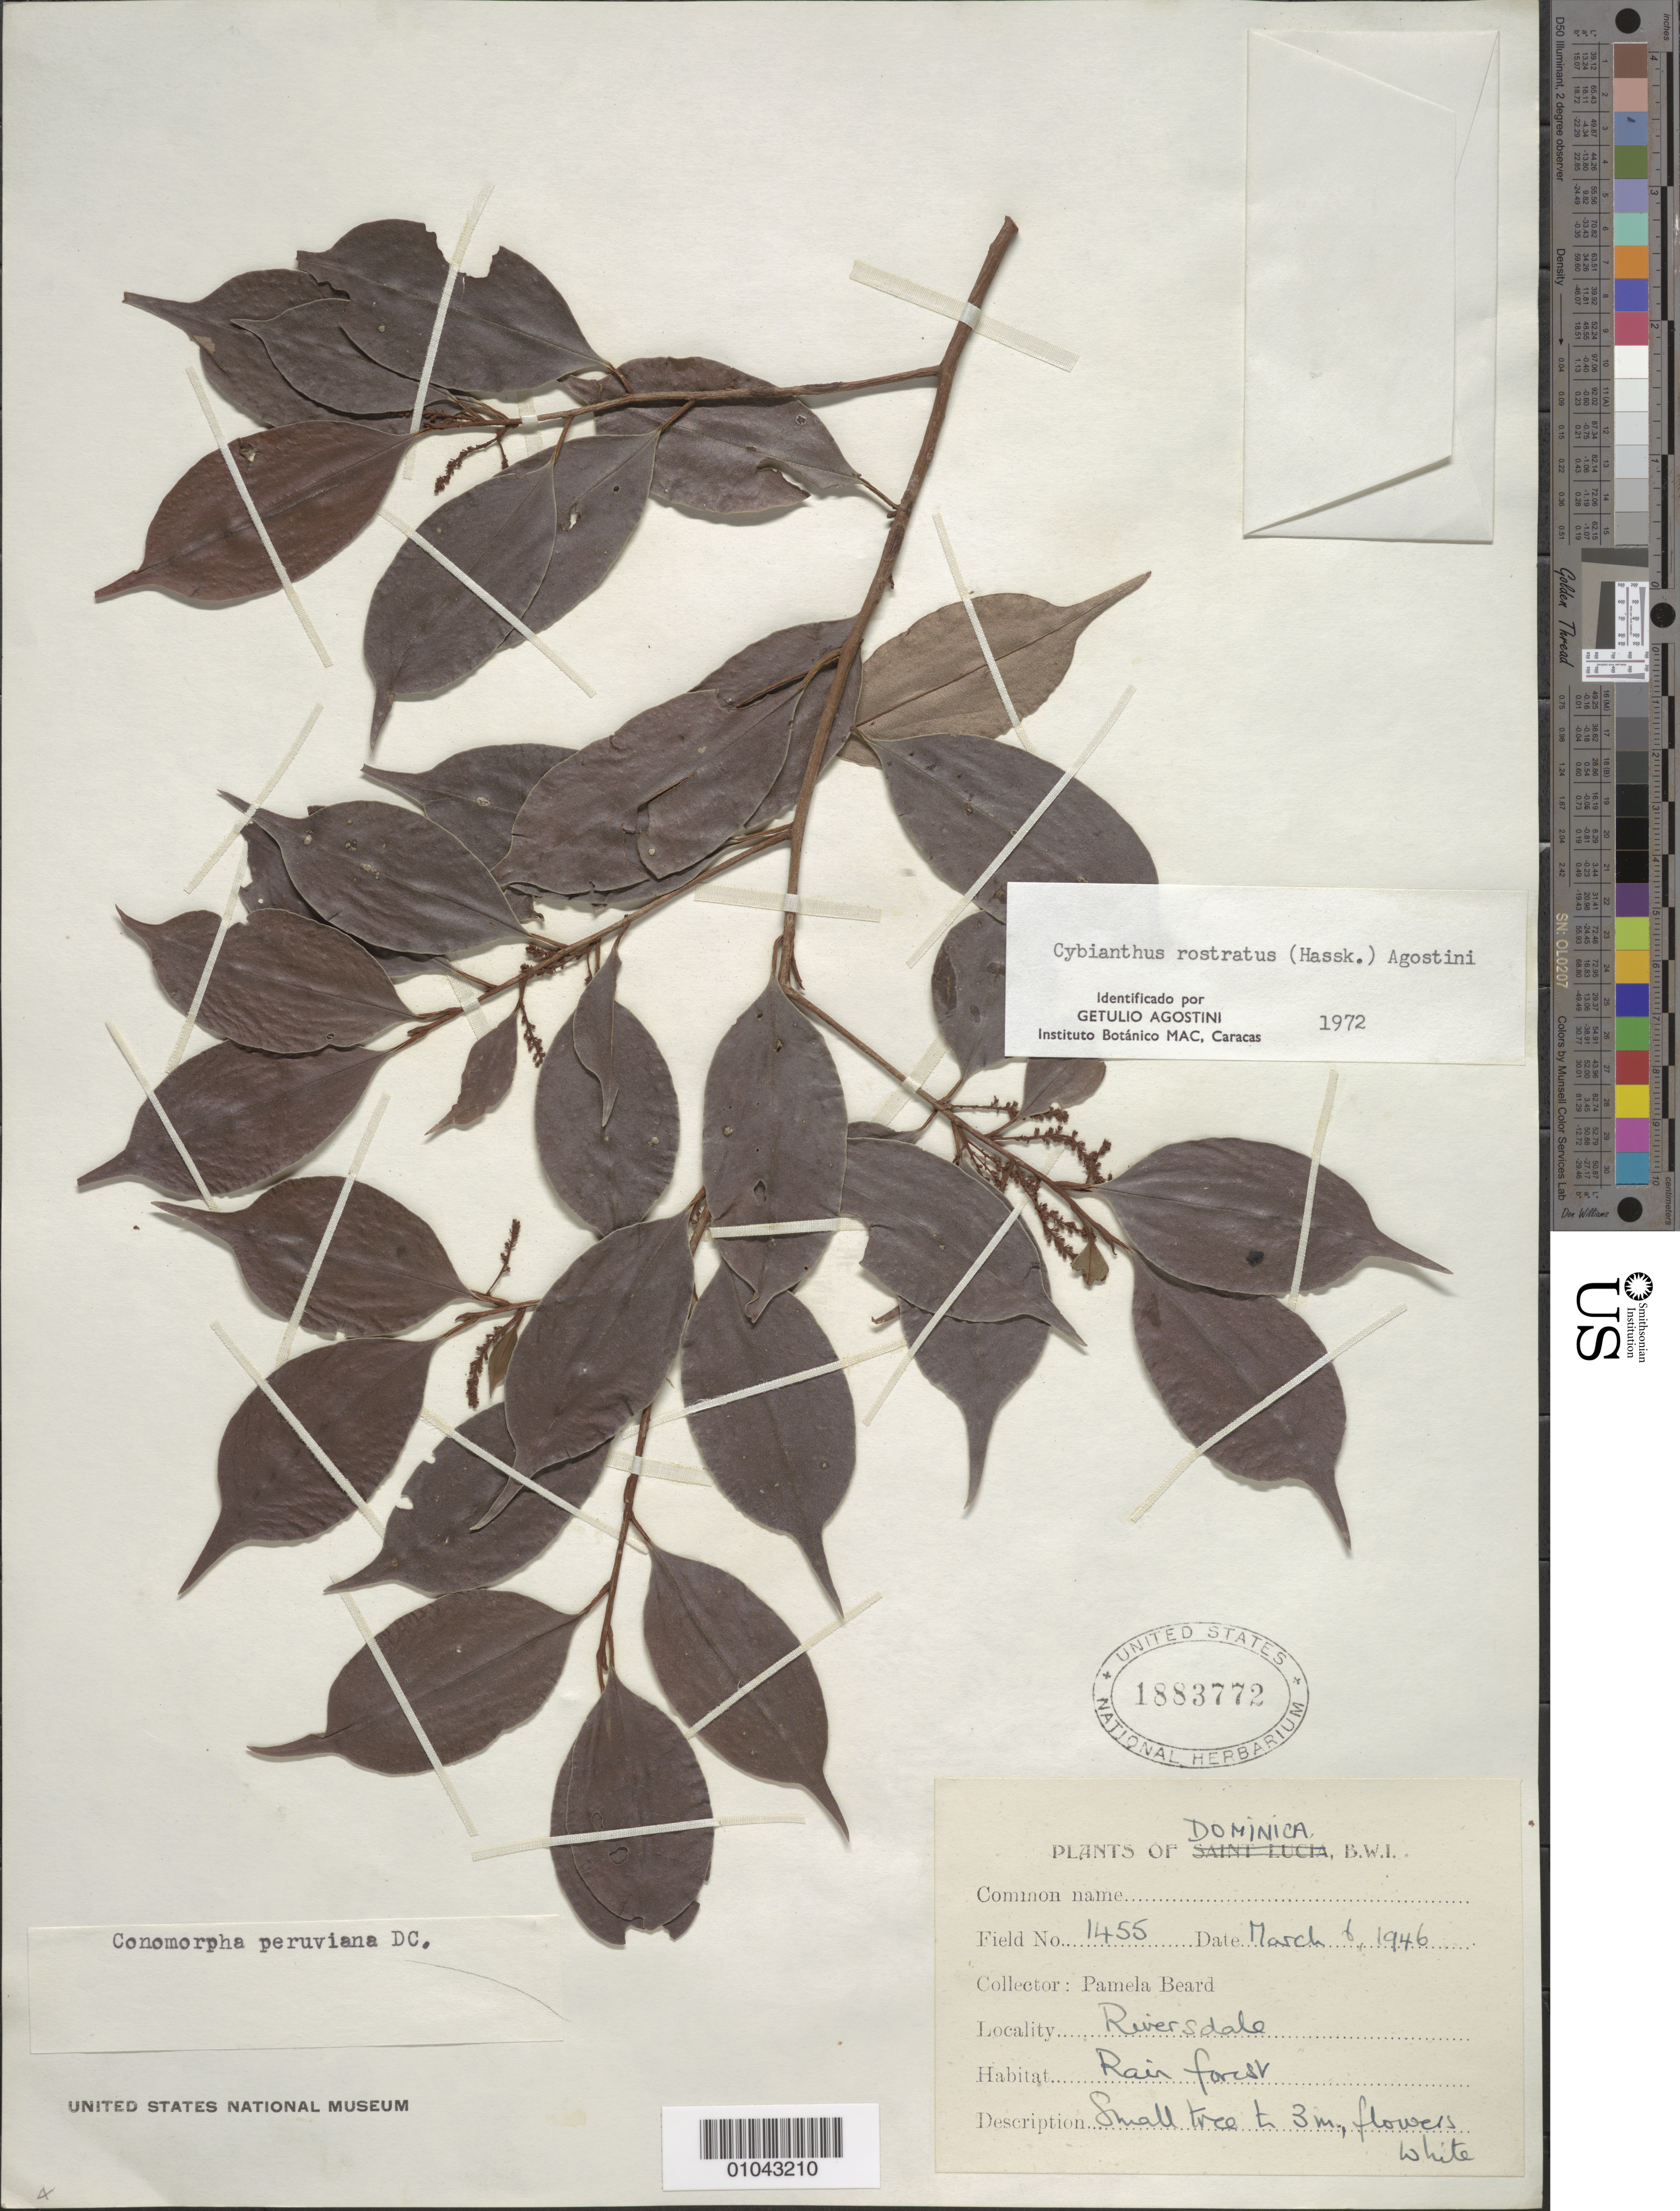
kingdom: Plantae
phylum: Tracheophyta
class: Magnoliopsida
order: Ericales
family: Primulaceae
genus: Cybianthus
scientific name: Cybianthus rostratus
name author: (Hassk.) G. Agostini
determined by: Agostini, G.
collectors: P. Beard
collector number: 1455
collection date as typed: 06 Mar 1946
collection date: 1946-03-06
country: Dominica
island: Dominica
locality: Riversdale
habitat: Rainforest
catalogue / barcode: US 1883772